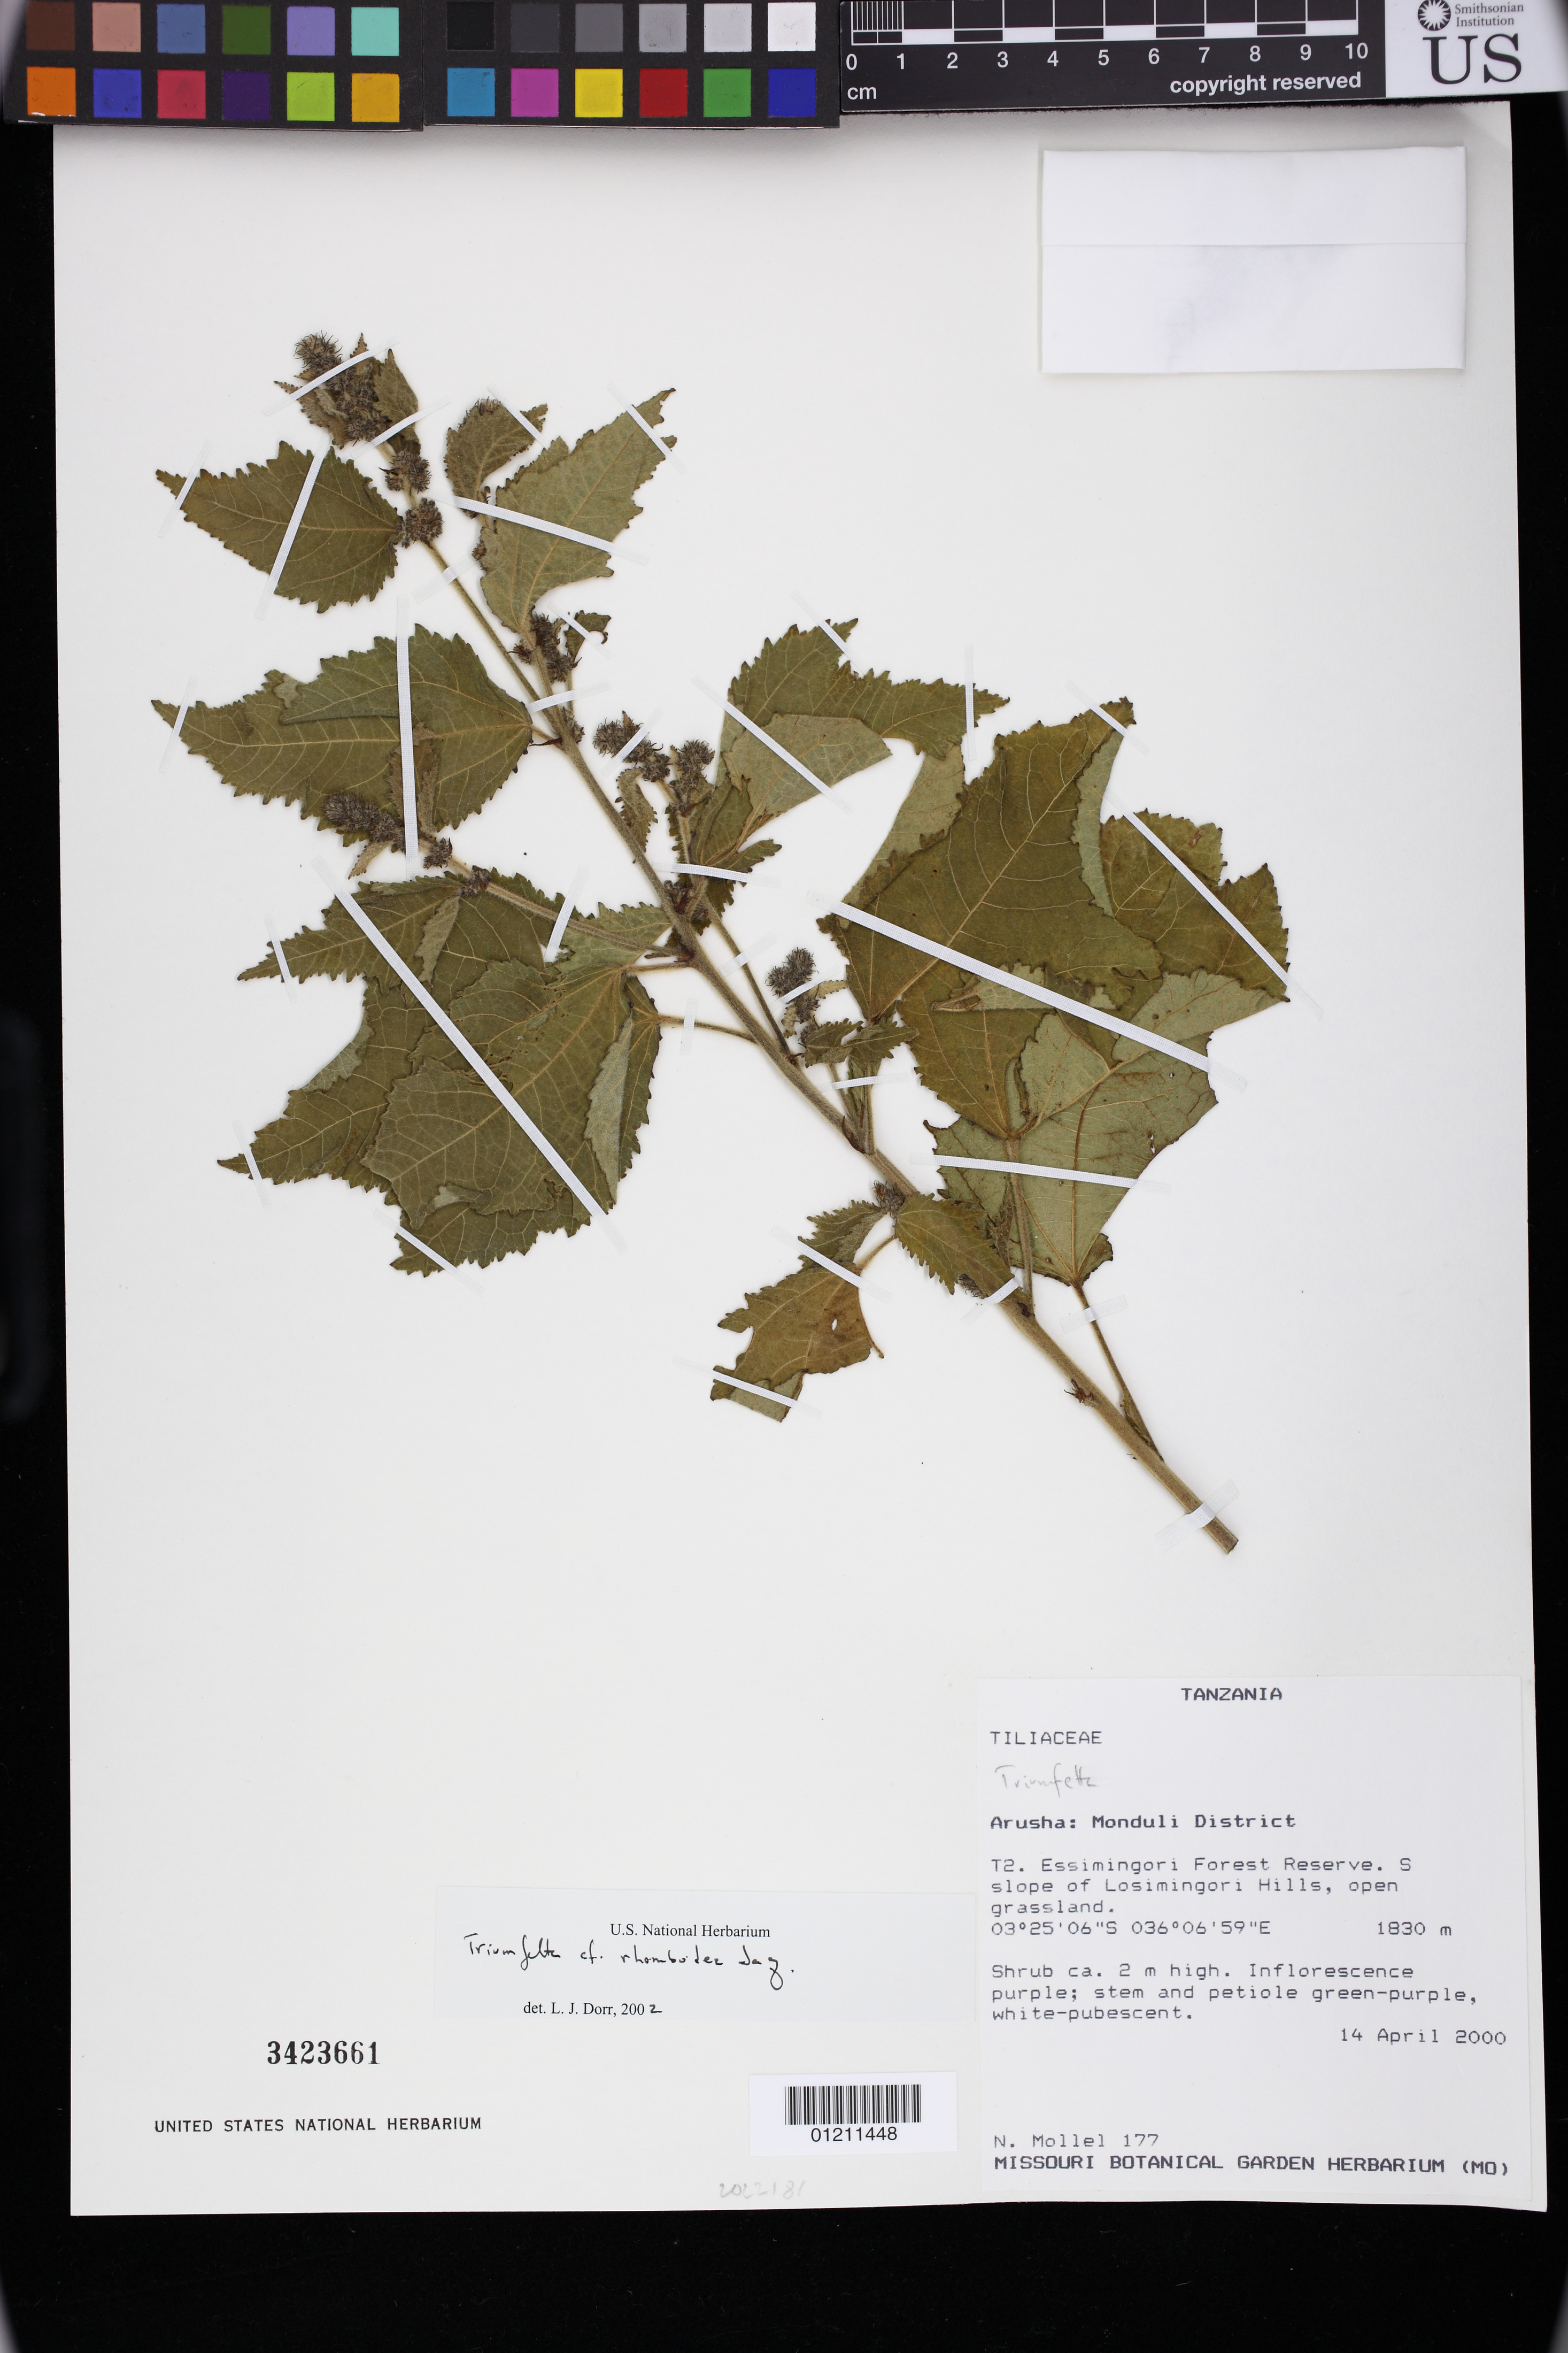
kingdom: Plantae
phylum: Tracheophyta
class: Magnoliopsida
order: Malvales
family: Malvaceae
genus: Triumfetta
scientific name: Triumfetta rhomboidea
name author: Jacq.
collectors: N. Mollel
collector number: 177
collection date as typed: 14 Apr 2000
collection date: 2000-04-14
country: Tanzania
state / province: Arusha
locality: Arusha: Monduli District. T2. Essimingori Forest Reserve. S slope of Losimingori Hills, open grassland.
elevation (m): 1830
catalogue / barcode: US 3423661